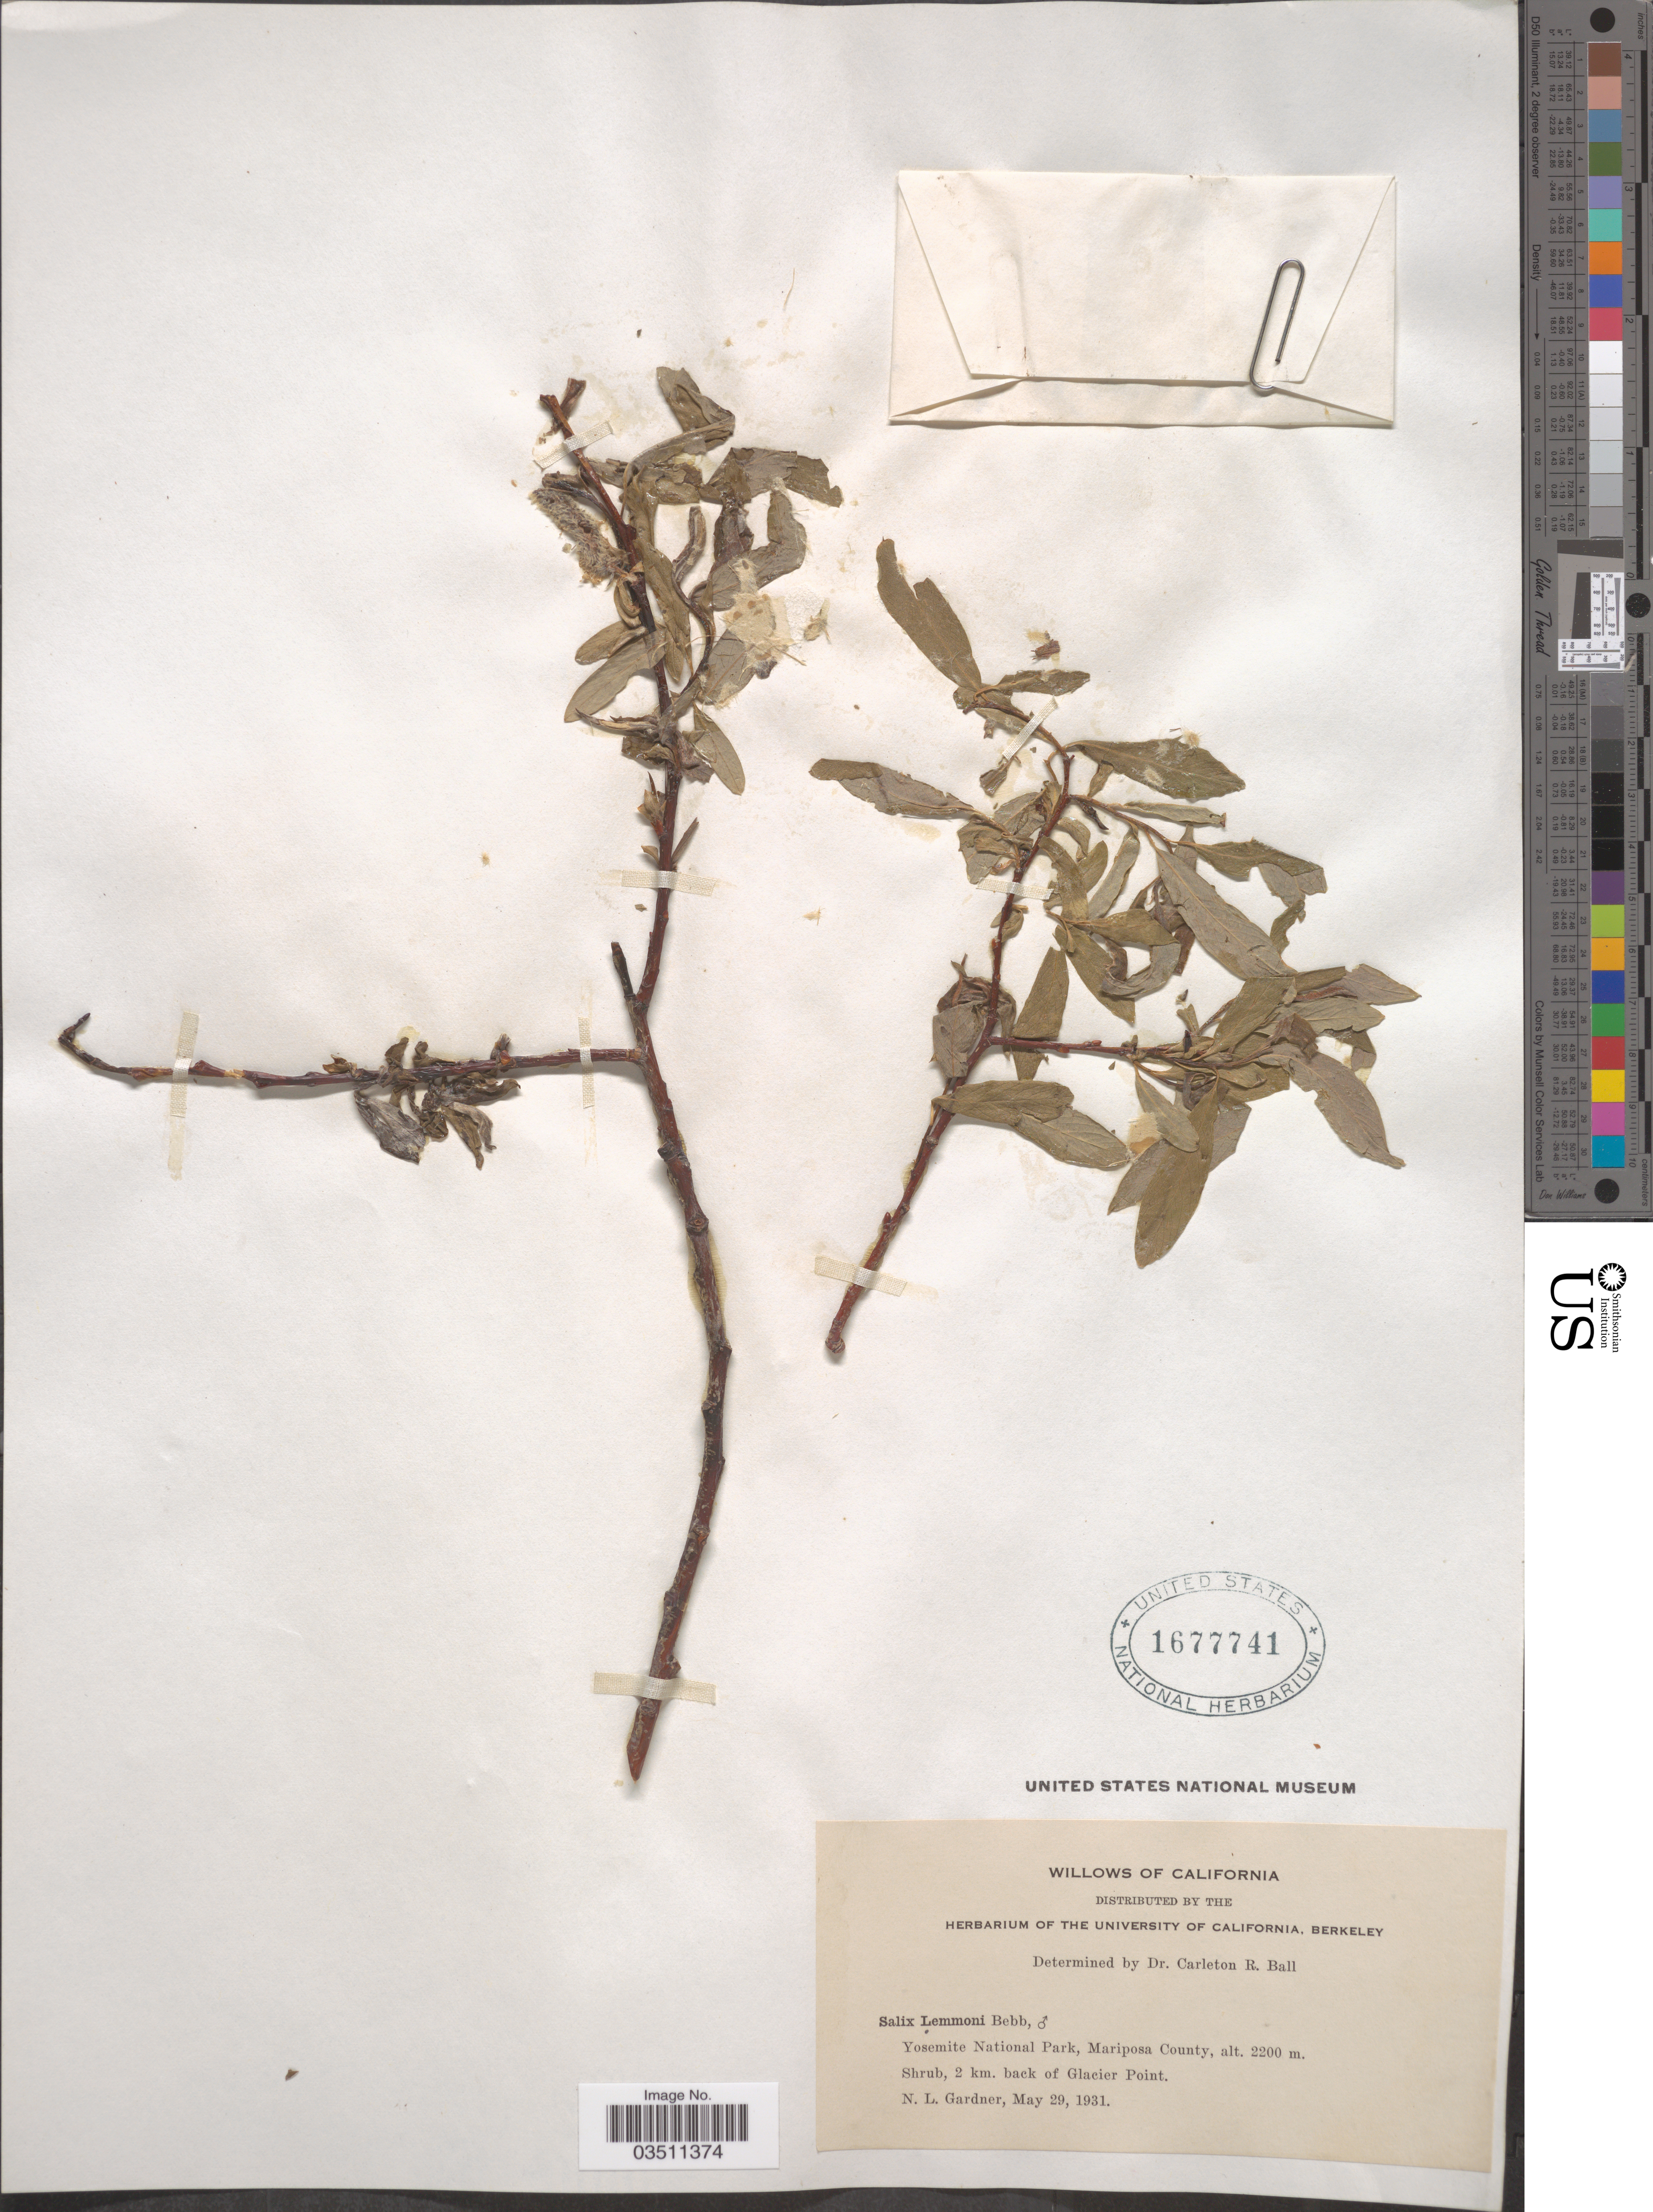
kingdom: Plantae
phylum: Tracheophyta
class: Magnoliopsida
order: Malpighiales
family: Salicaceae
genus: Salix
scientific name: Salix lemmonii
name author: Bebb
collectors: N. Gardner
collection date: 1931-05-29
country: United States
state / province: California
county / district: Mariposa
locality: Yosemite National Park, Mariposa County. 2 km. back of Glacier Point.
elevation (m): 2200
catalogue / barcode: US 1677741